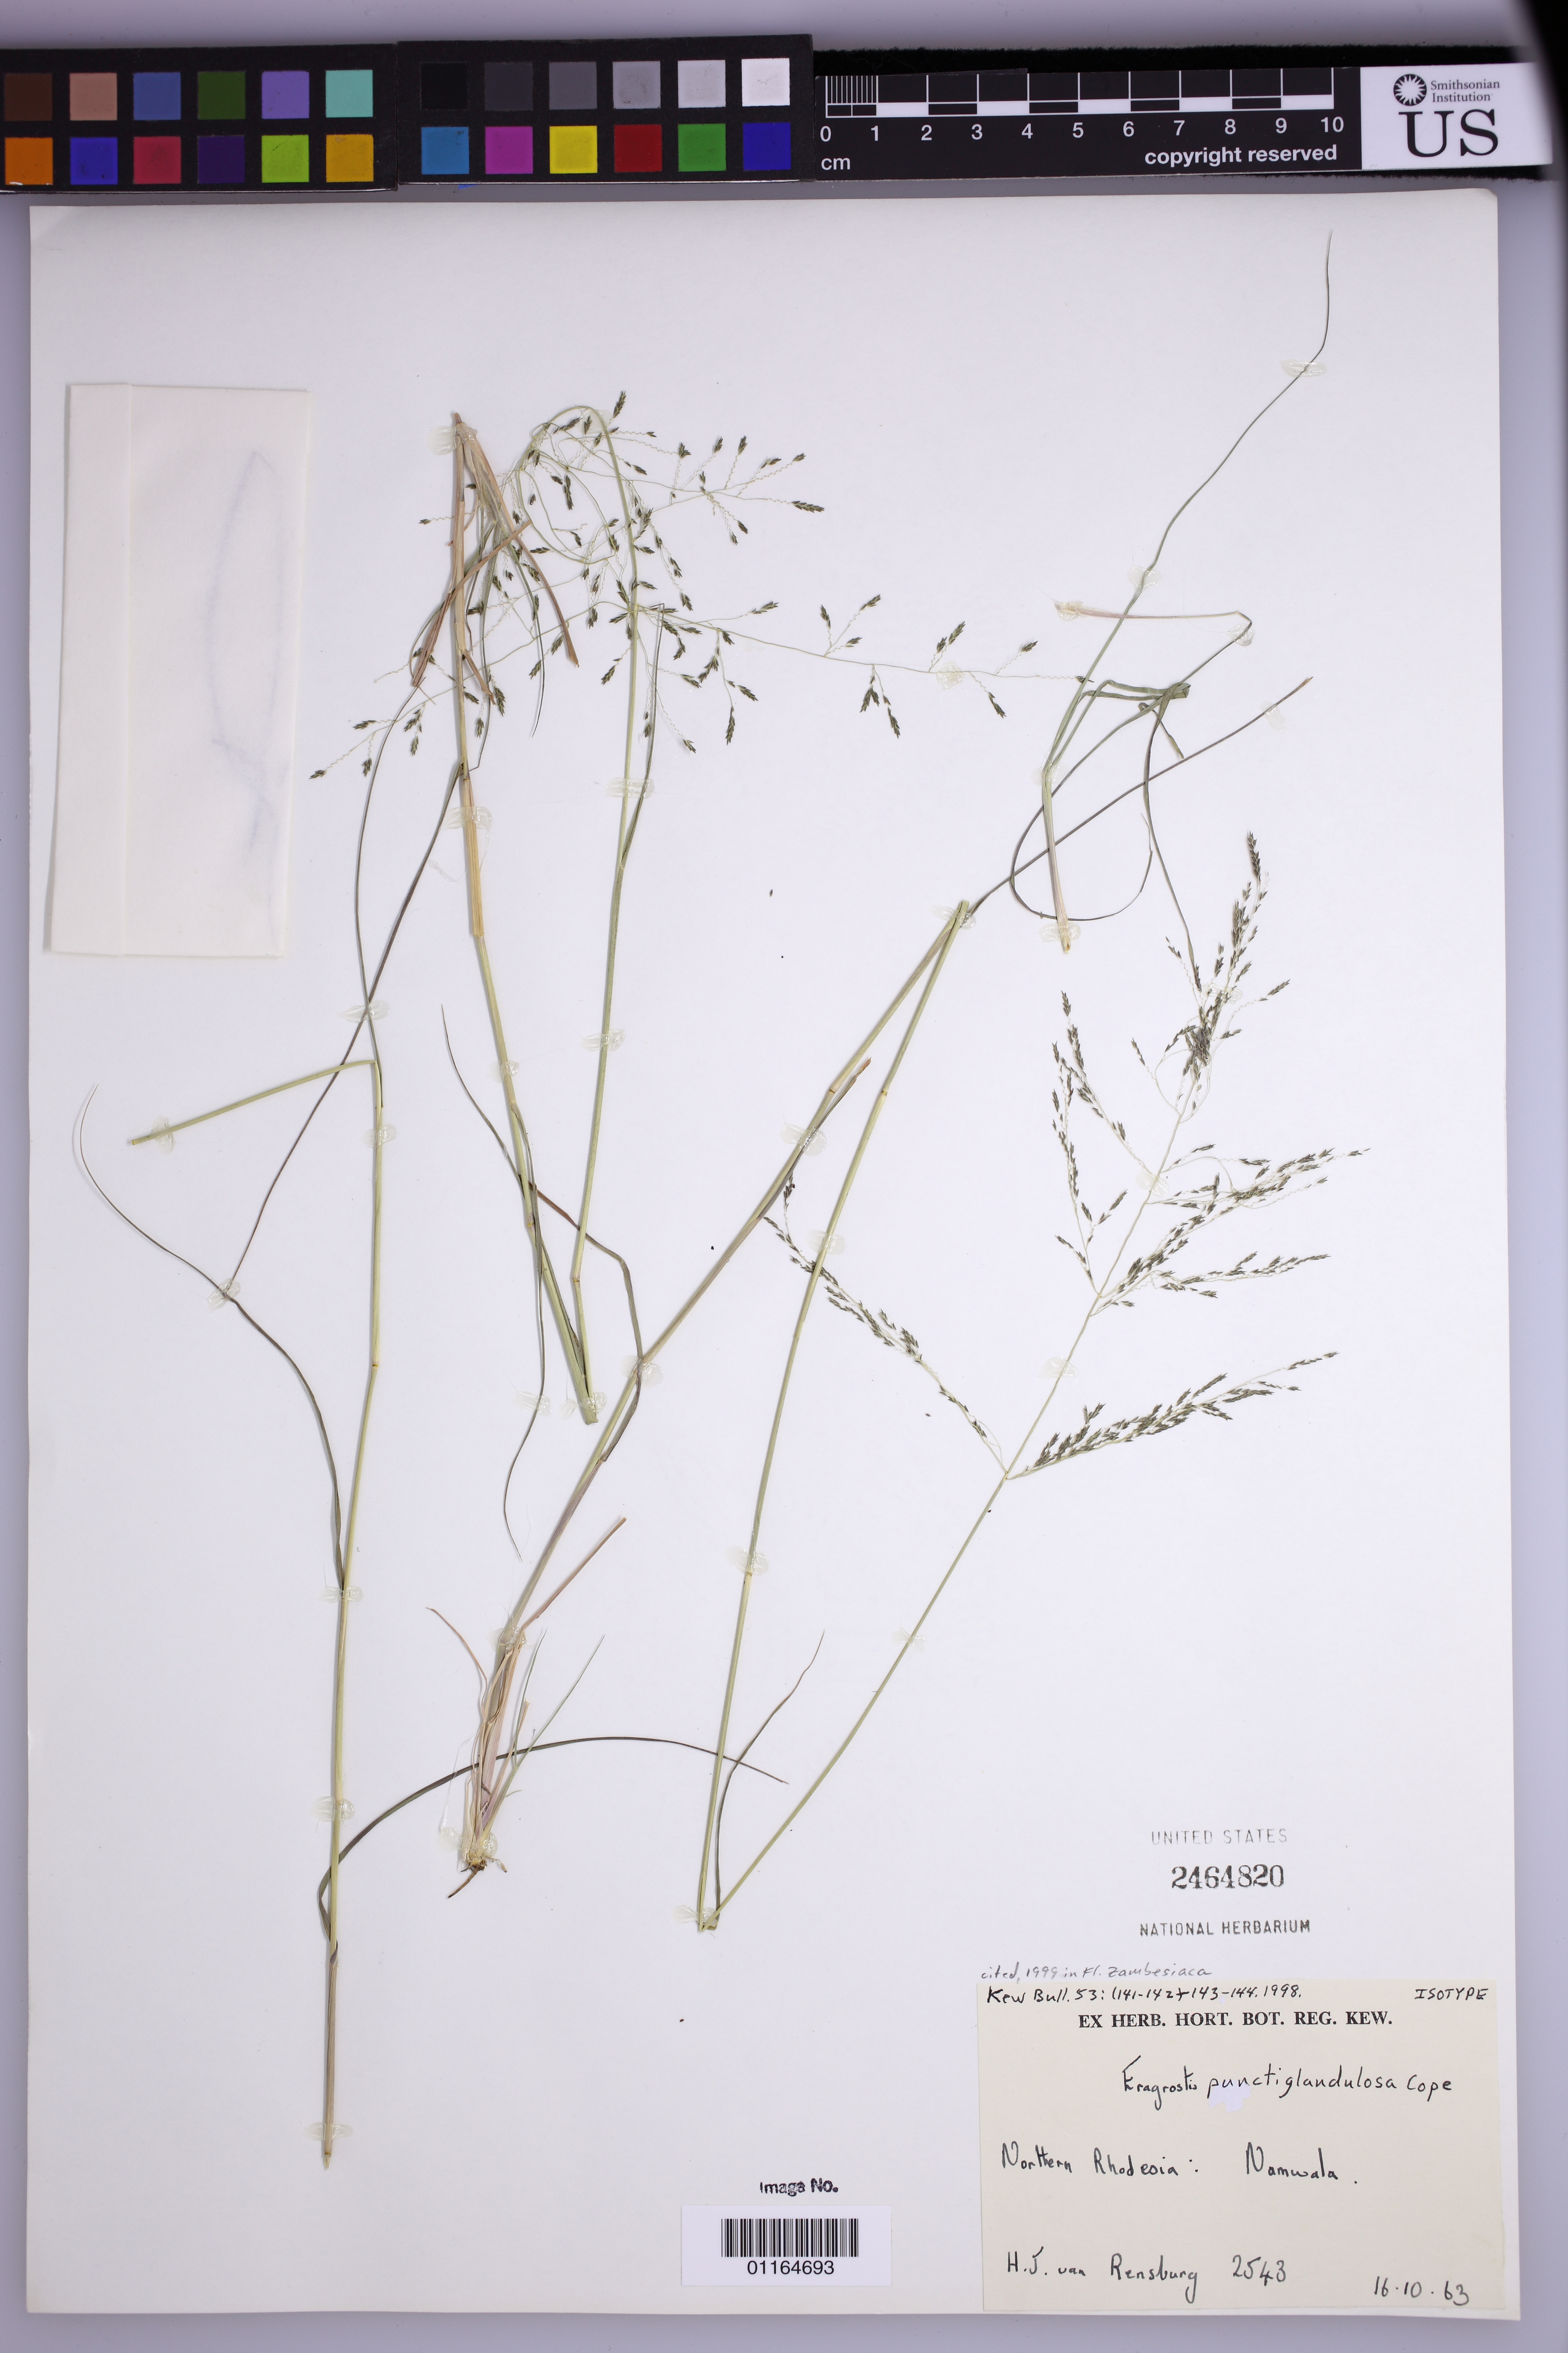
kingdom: Plantae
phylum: Tracheophyta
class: Liliopsida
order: Poales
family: Poaceae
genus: Eragrostis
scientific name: Eragrostis punctiglandulosa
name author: Cope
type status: Isotype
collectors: H. van Rensburg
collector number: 2543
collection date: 1963-10-16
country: Zambia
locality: Northern Rhodesia: Namwala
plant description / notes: ex herb. Kew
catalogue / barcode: US 2464820